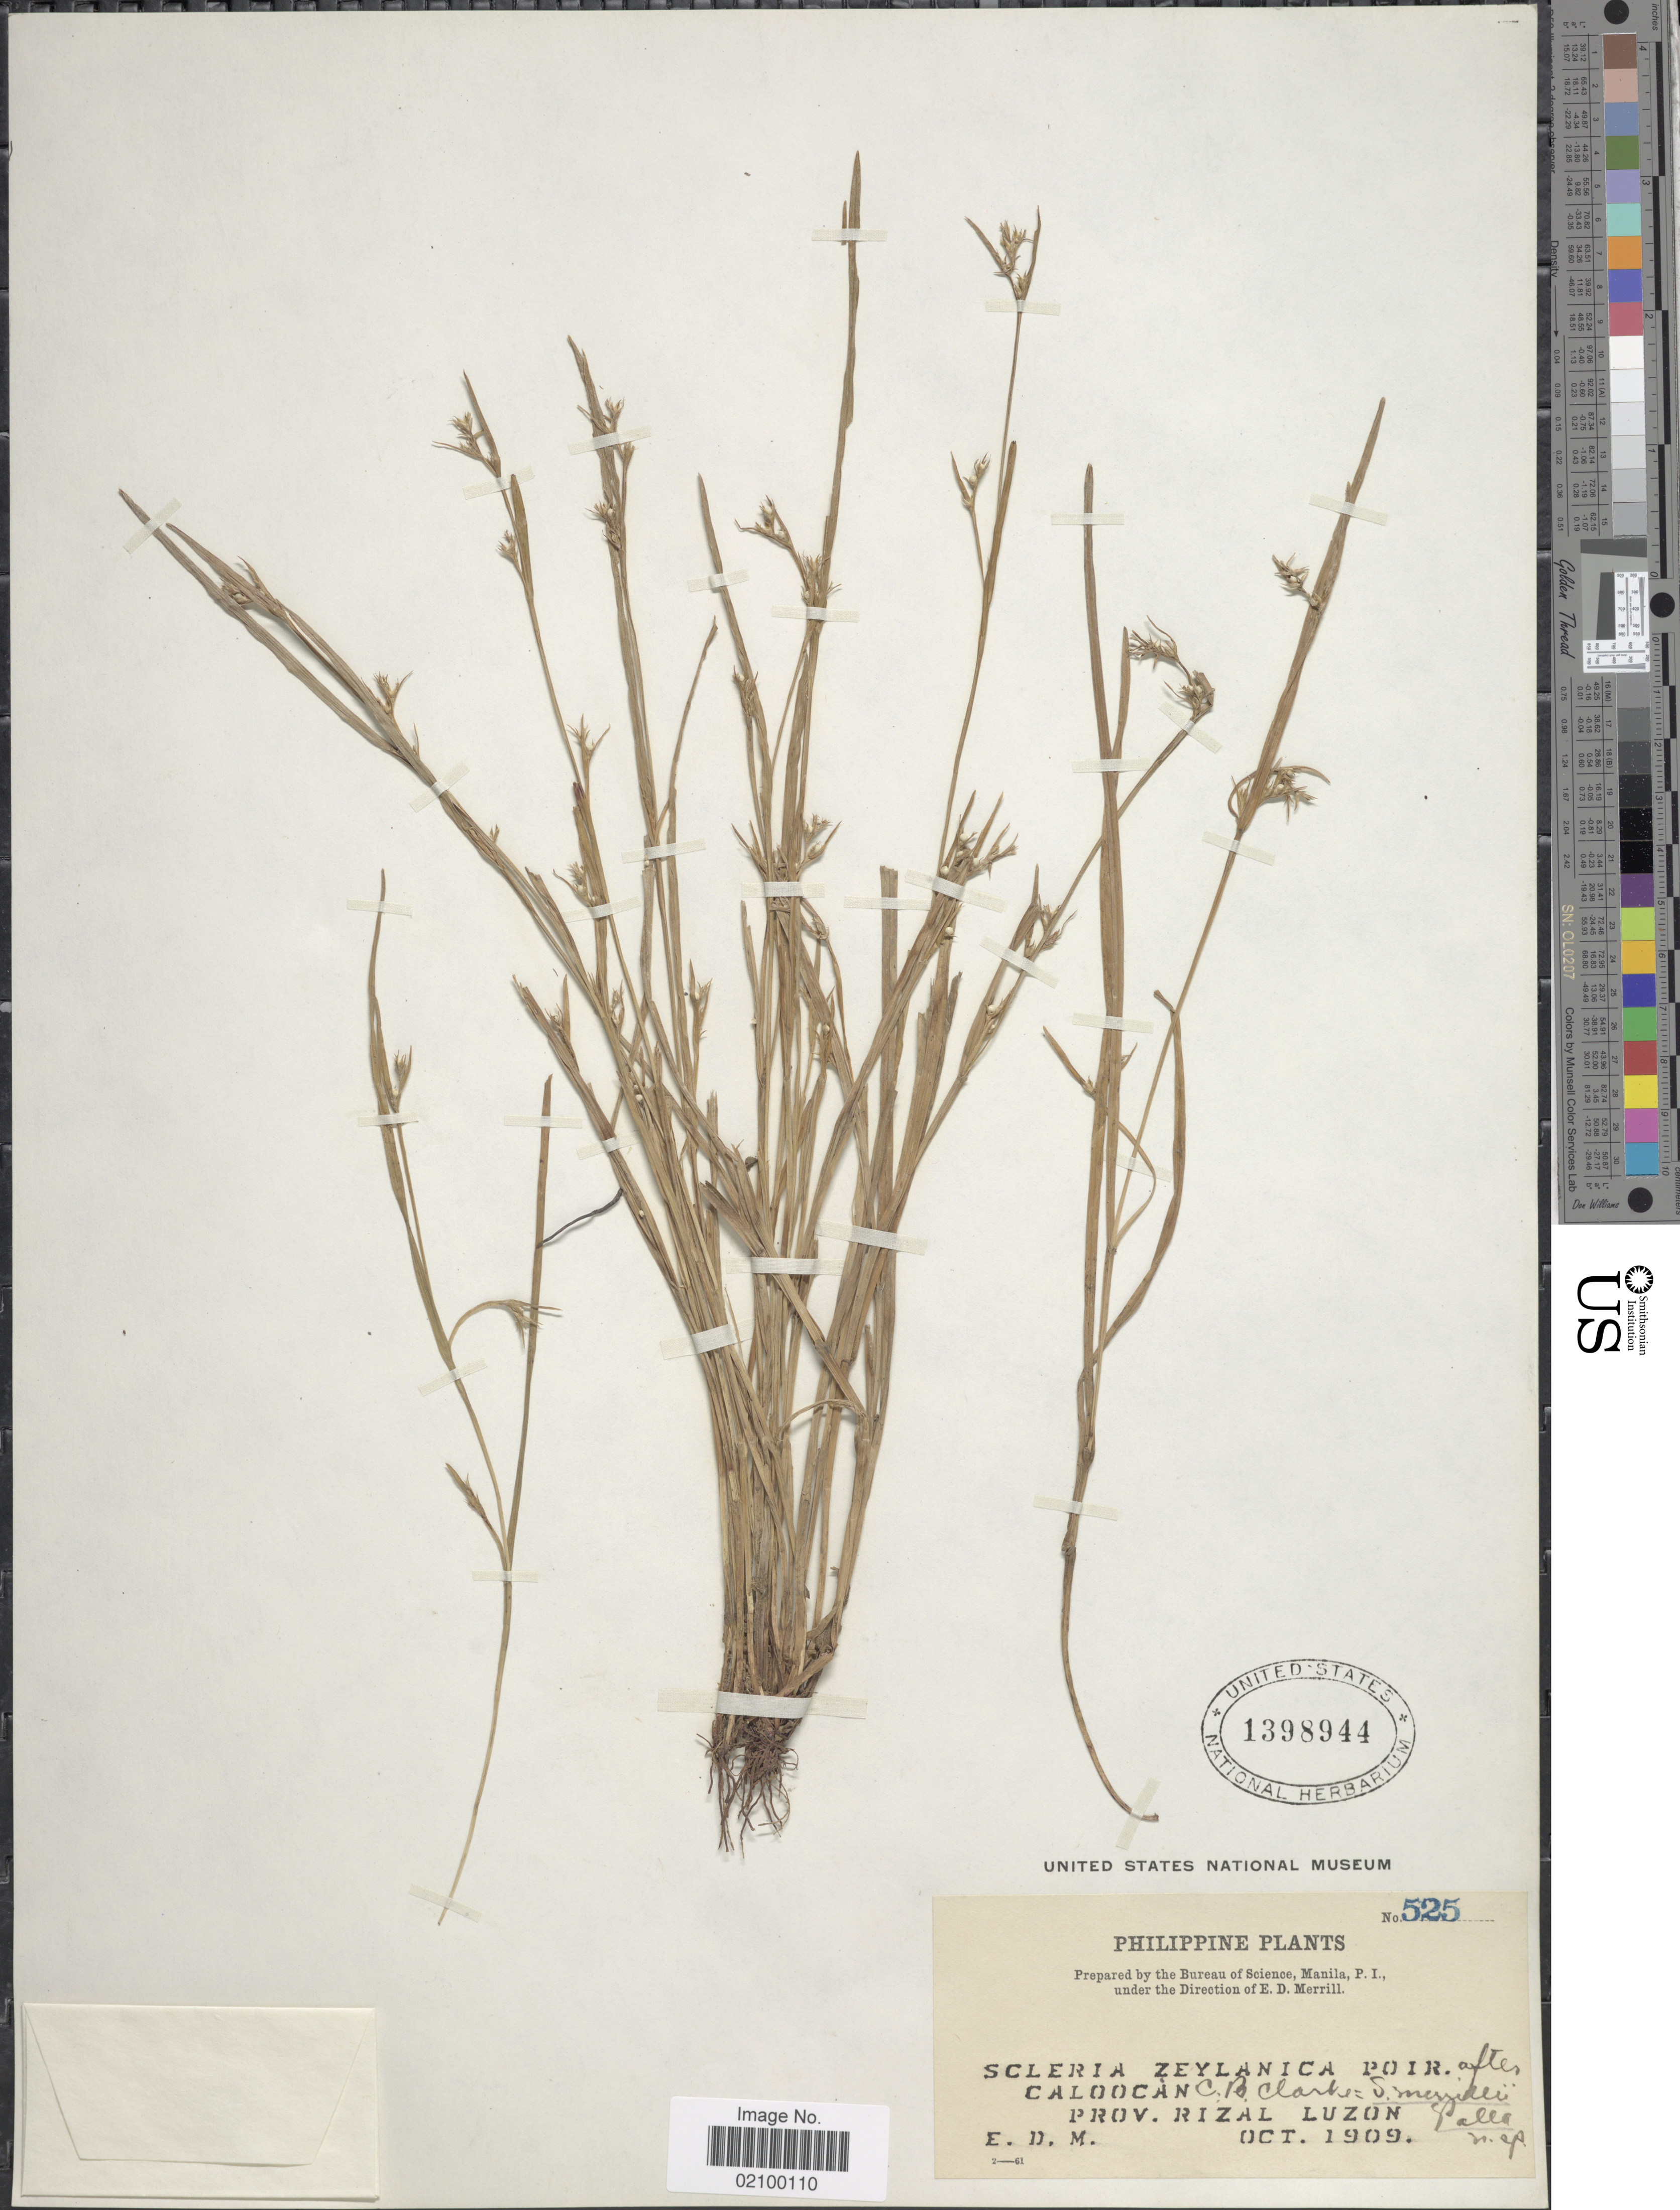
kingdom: Plantae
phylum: Tracheophyta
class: Liliopsida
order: Poales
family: Cyperaceae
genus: Scleria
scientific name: Scleria rugosa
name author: R. Br.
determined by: Kern, J. H.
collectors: E. D. Merrill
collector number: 525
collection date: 1909-10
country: Philippines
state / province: Calabarzon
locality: Caloocan, Prov. Rizal, Luzon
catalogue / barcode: US 1398944